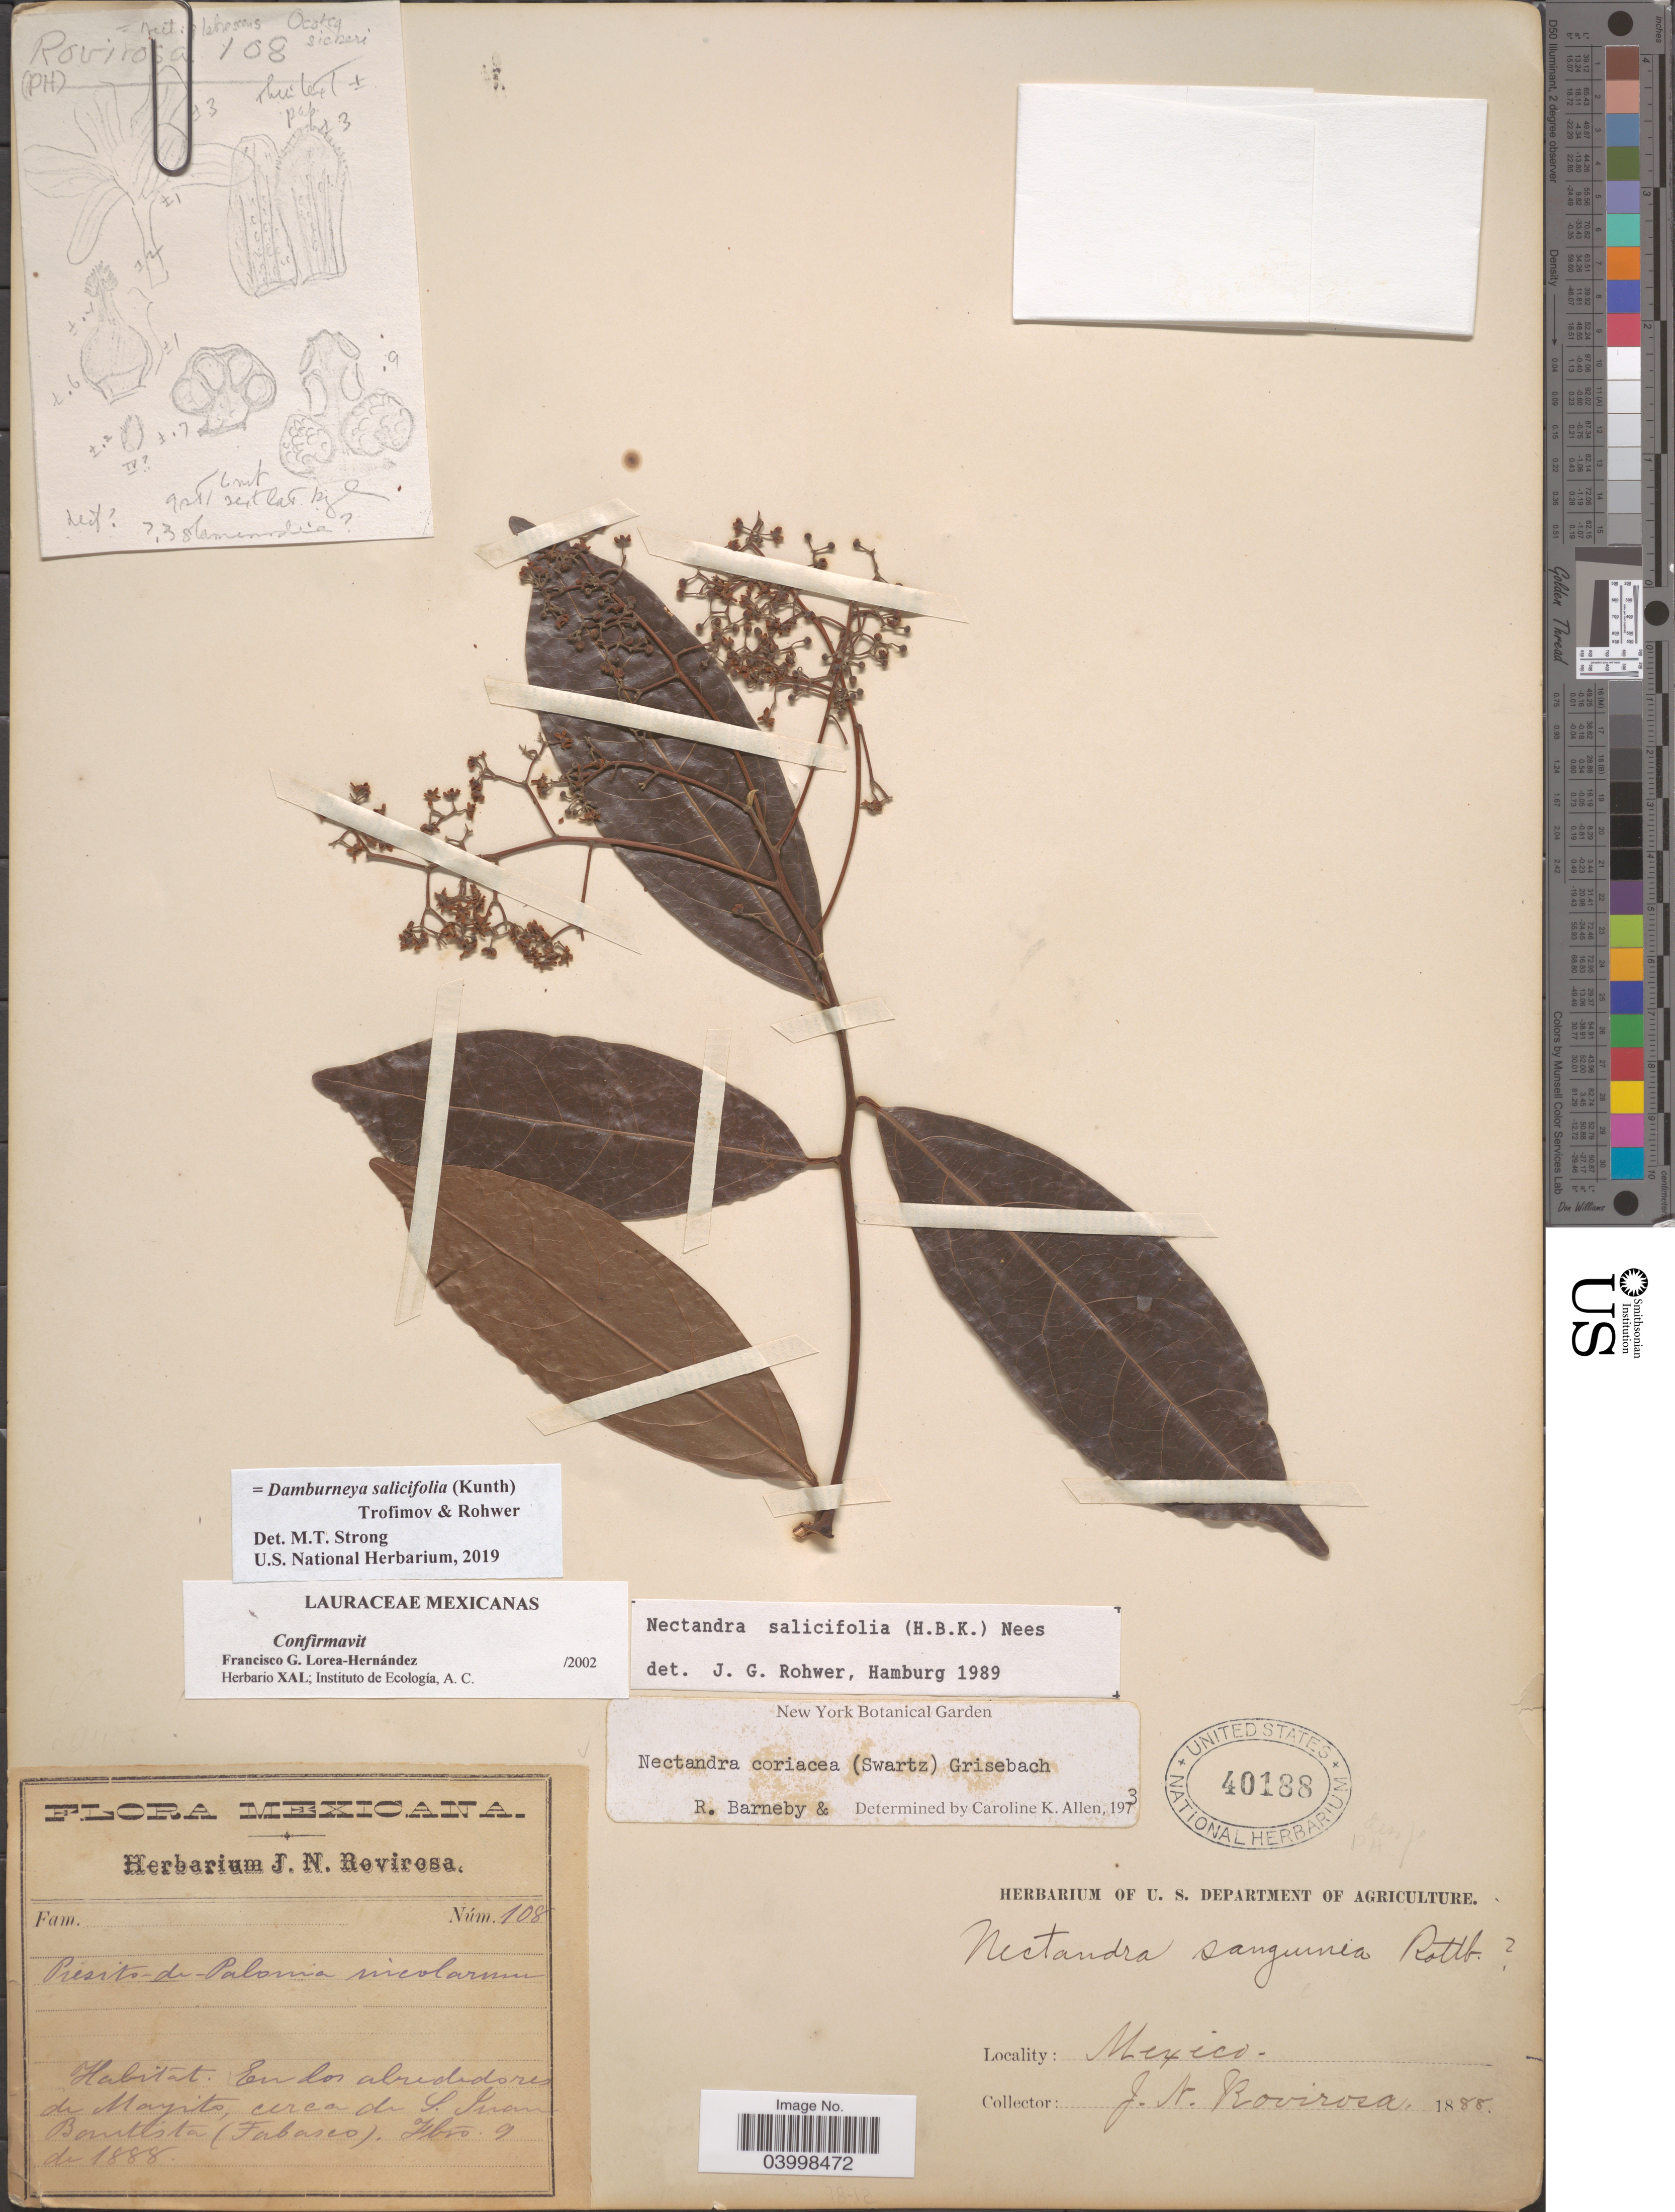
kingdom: Plantae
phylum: Tracheophyta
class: Magnoliopsida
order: Laurales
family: Lauraceae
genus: Damburneya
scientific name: Damburneya salicifolia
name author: (Kunth) Trofimov & Rohwer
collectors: J. N. Rovirosa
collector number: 108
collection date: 1888-02-09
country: Mexico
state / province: Tabasco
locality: En los alrededores de Mayito, cerca de S. Juan Bautista (Tabasco).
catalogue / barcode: US 40188